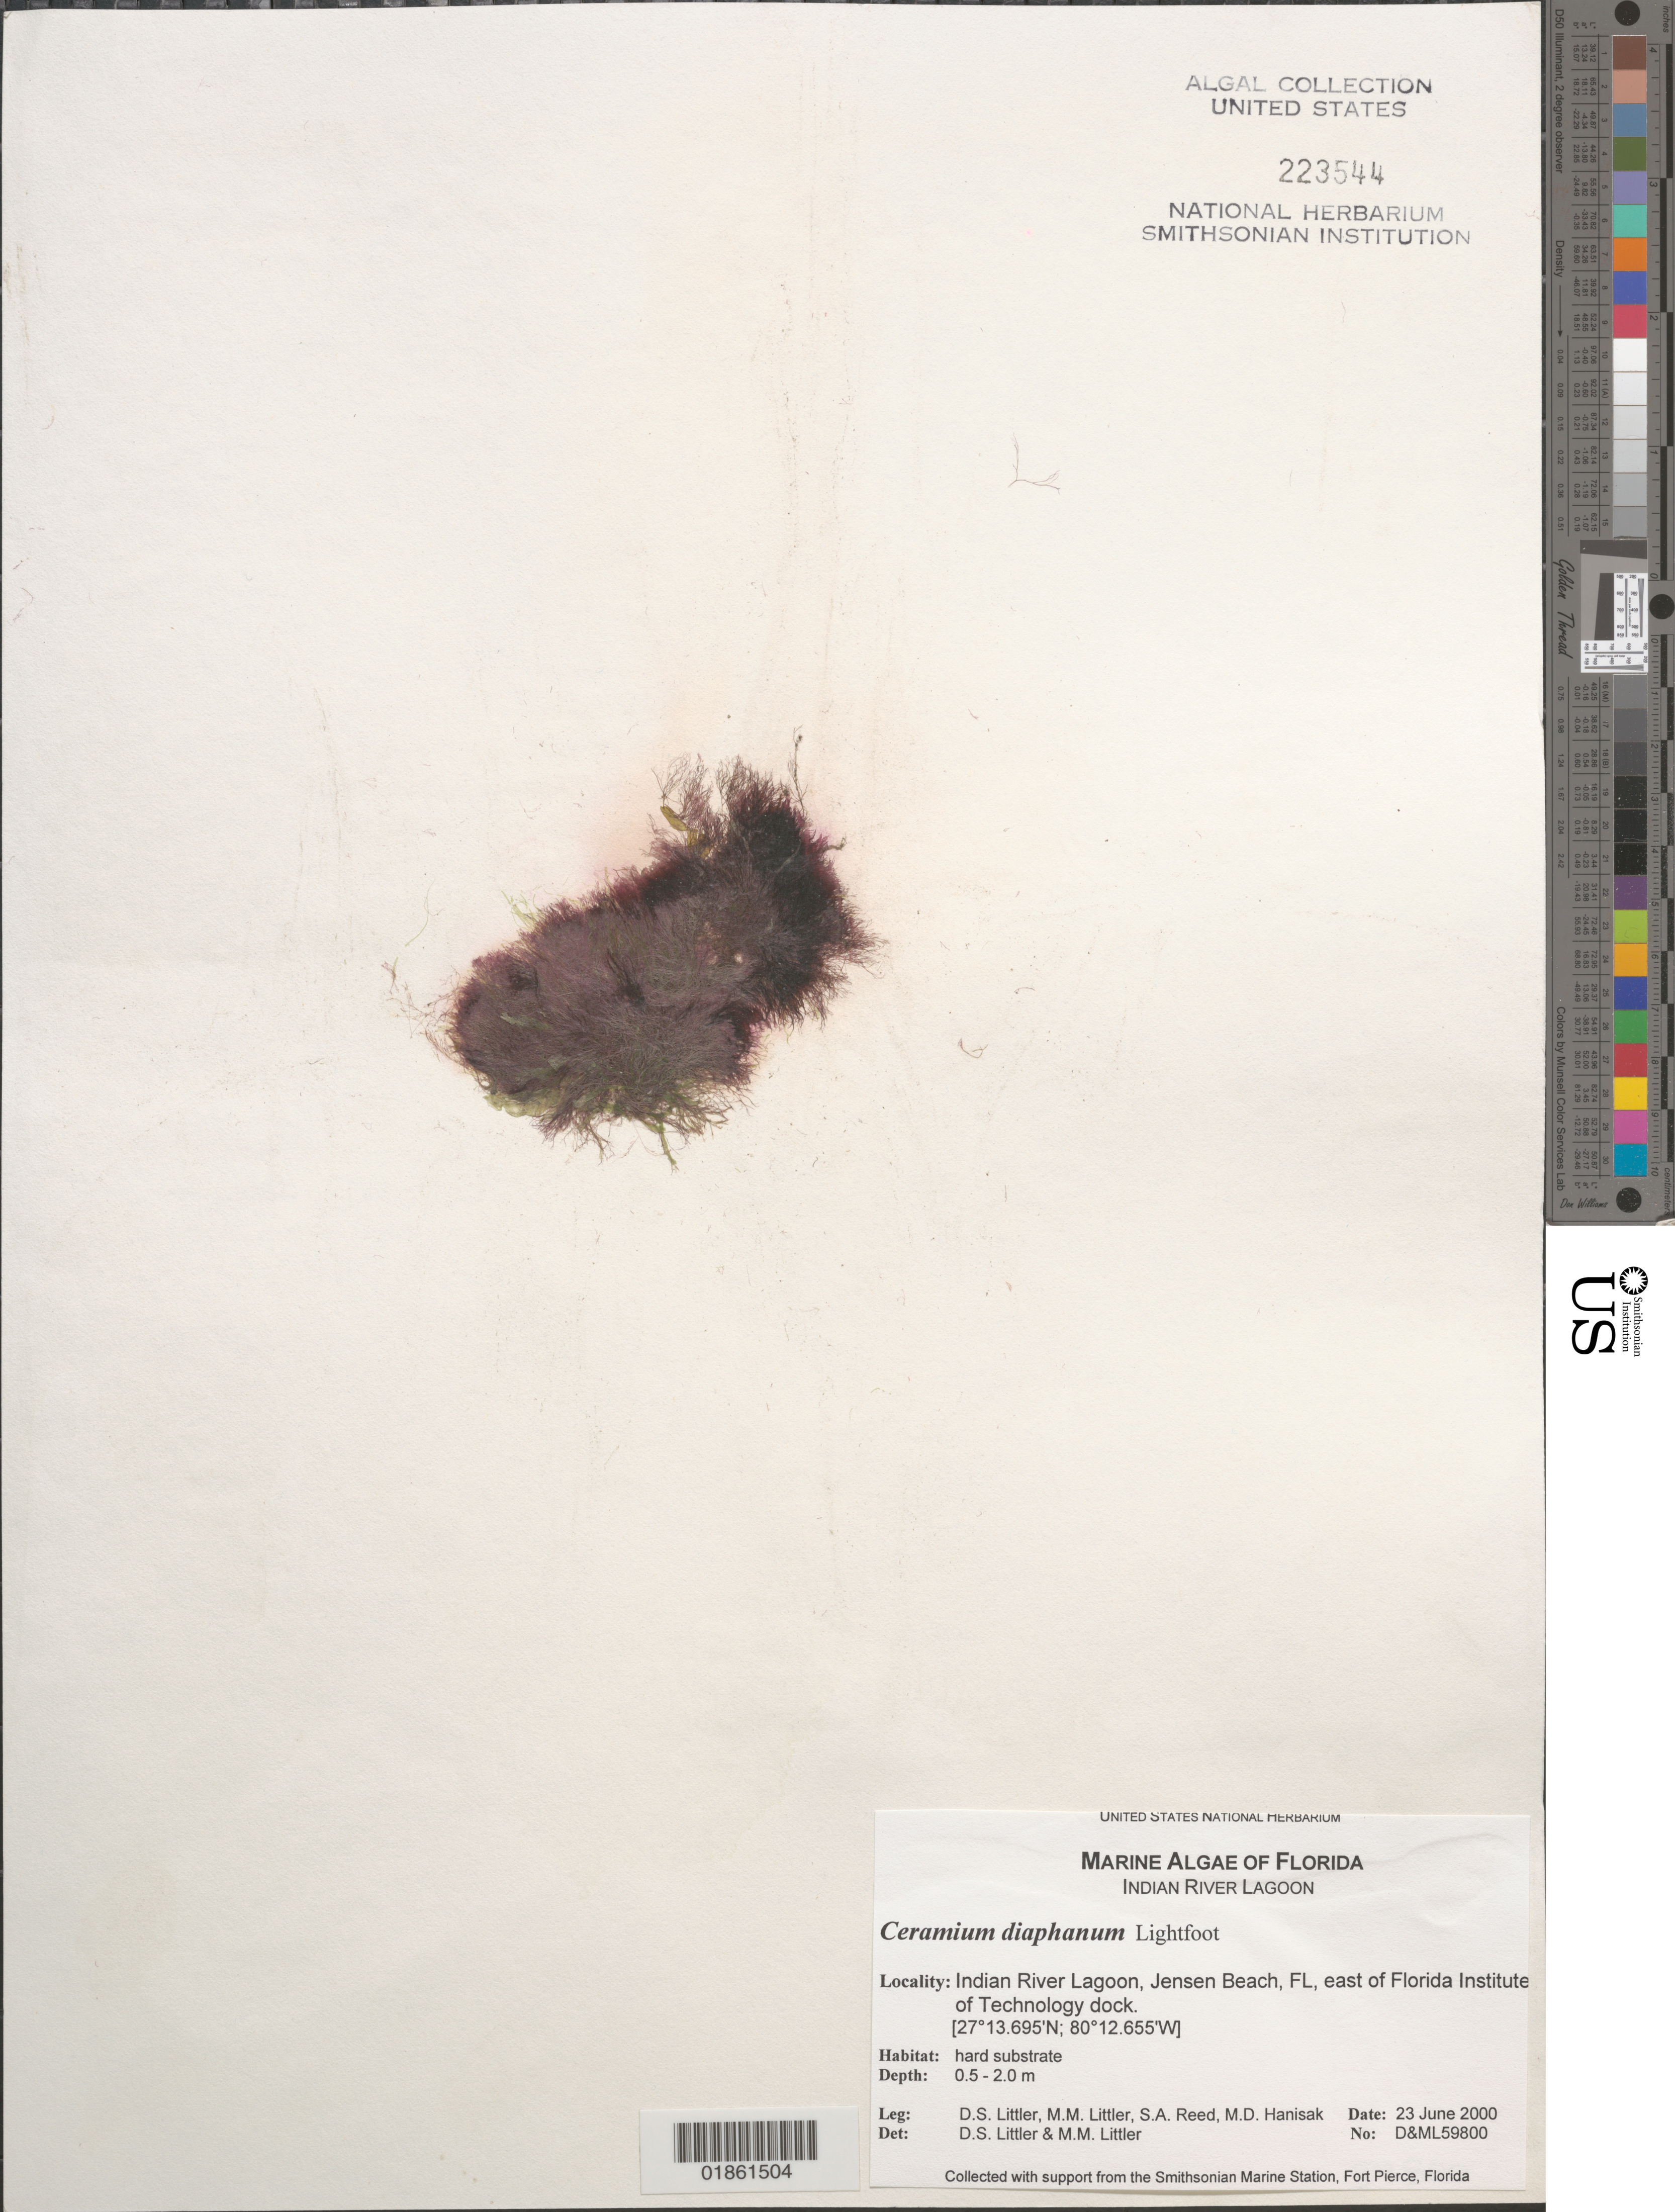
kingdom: Plantae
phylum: Rhodophyta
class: Florideophyceae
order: Ceramiales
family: Ceramiaceae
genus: Ceramium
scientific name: Ceramium diaphanum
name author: (Lightf.) Roth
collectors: D. S. Littler, S. Reed & M. Hanisak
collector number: D&ML59800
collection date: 2000-06-23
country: United States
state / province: Florida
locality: Indian River Lagoon, Jensen Beach, east of Florida Institute of Technology.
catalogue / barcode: US 223544